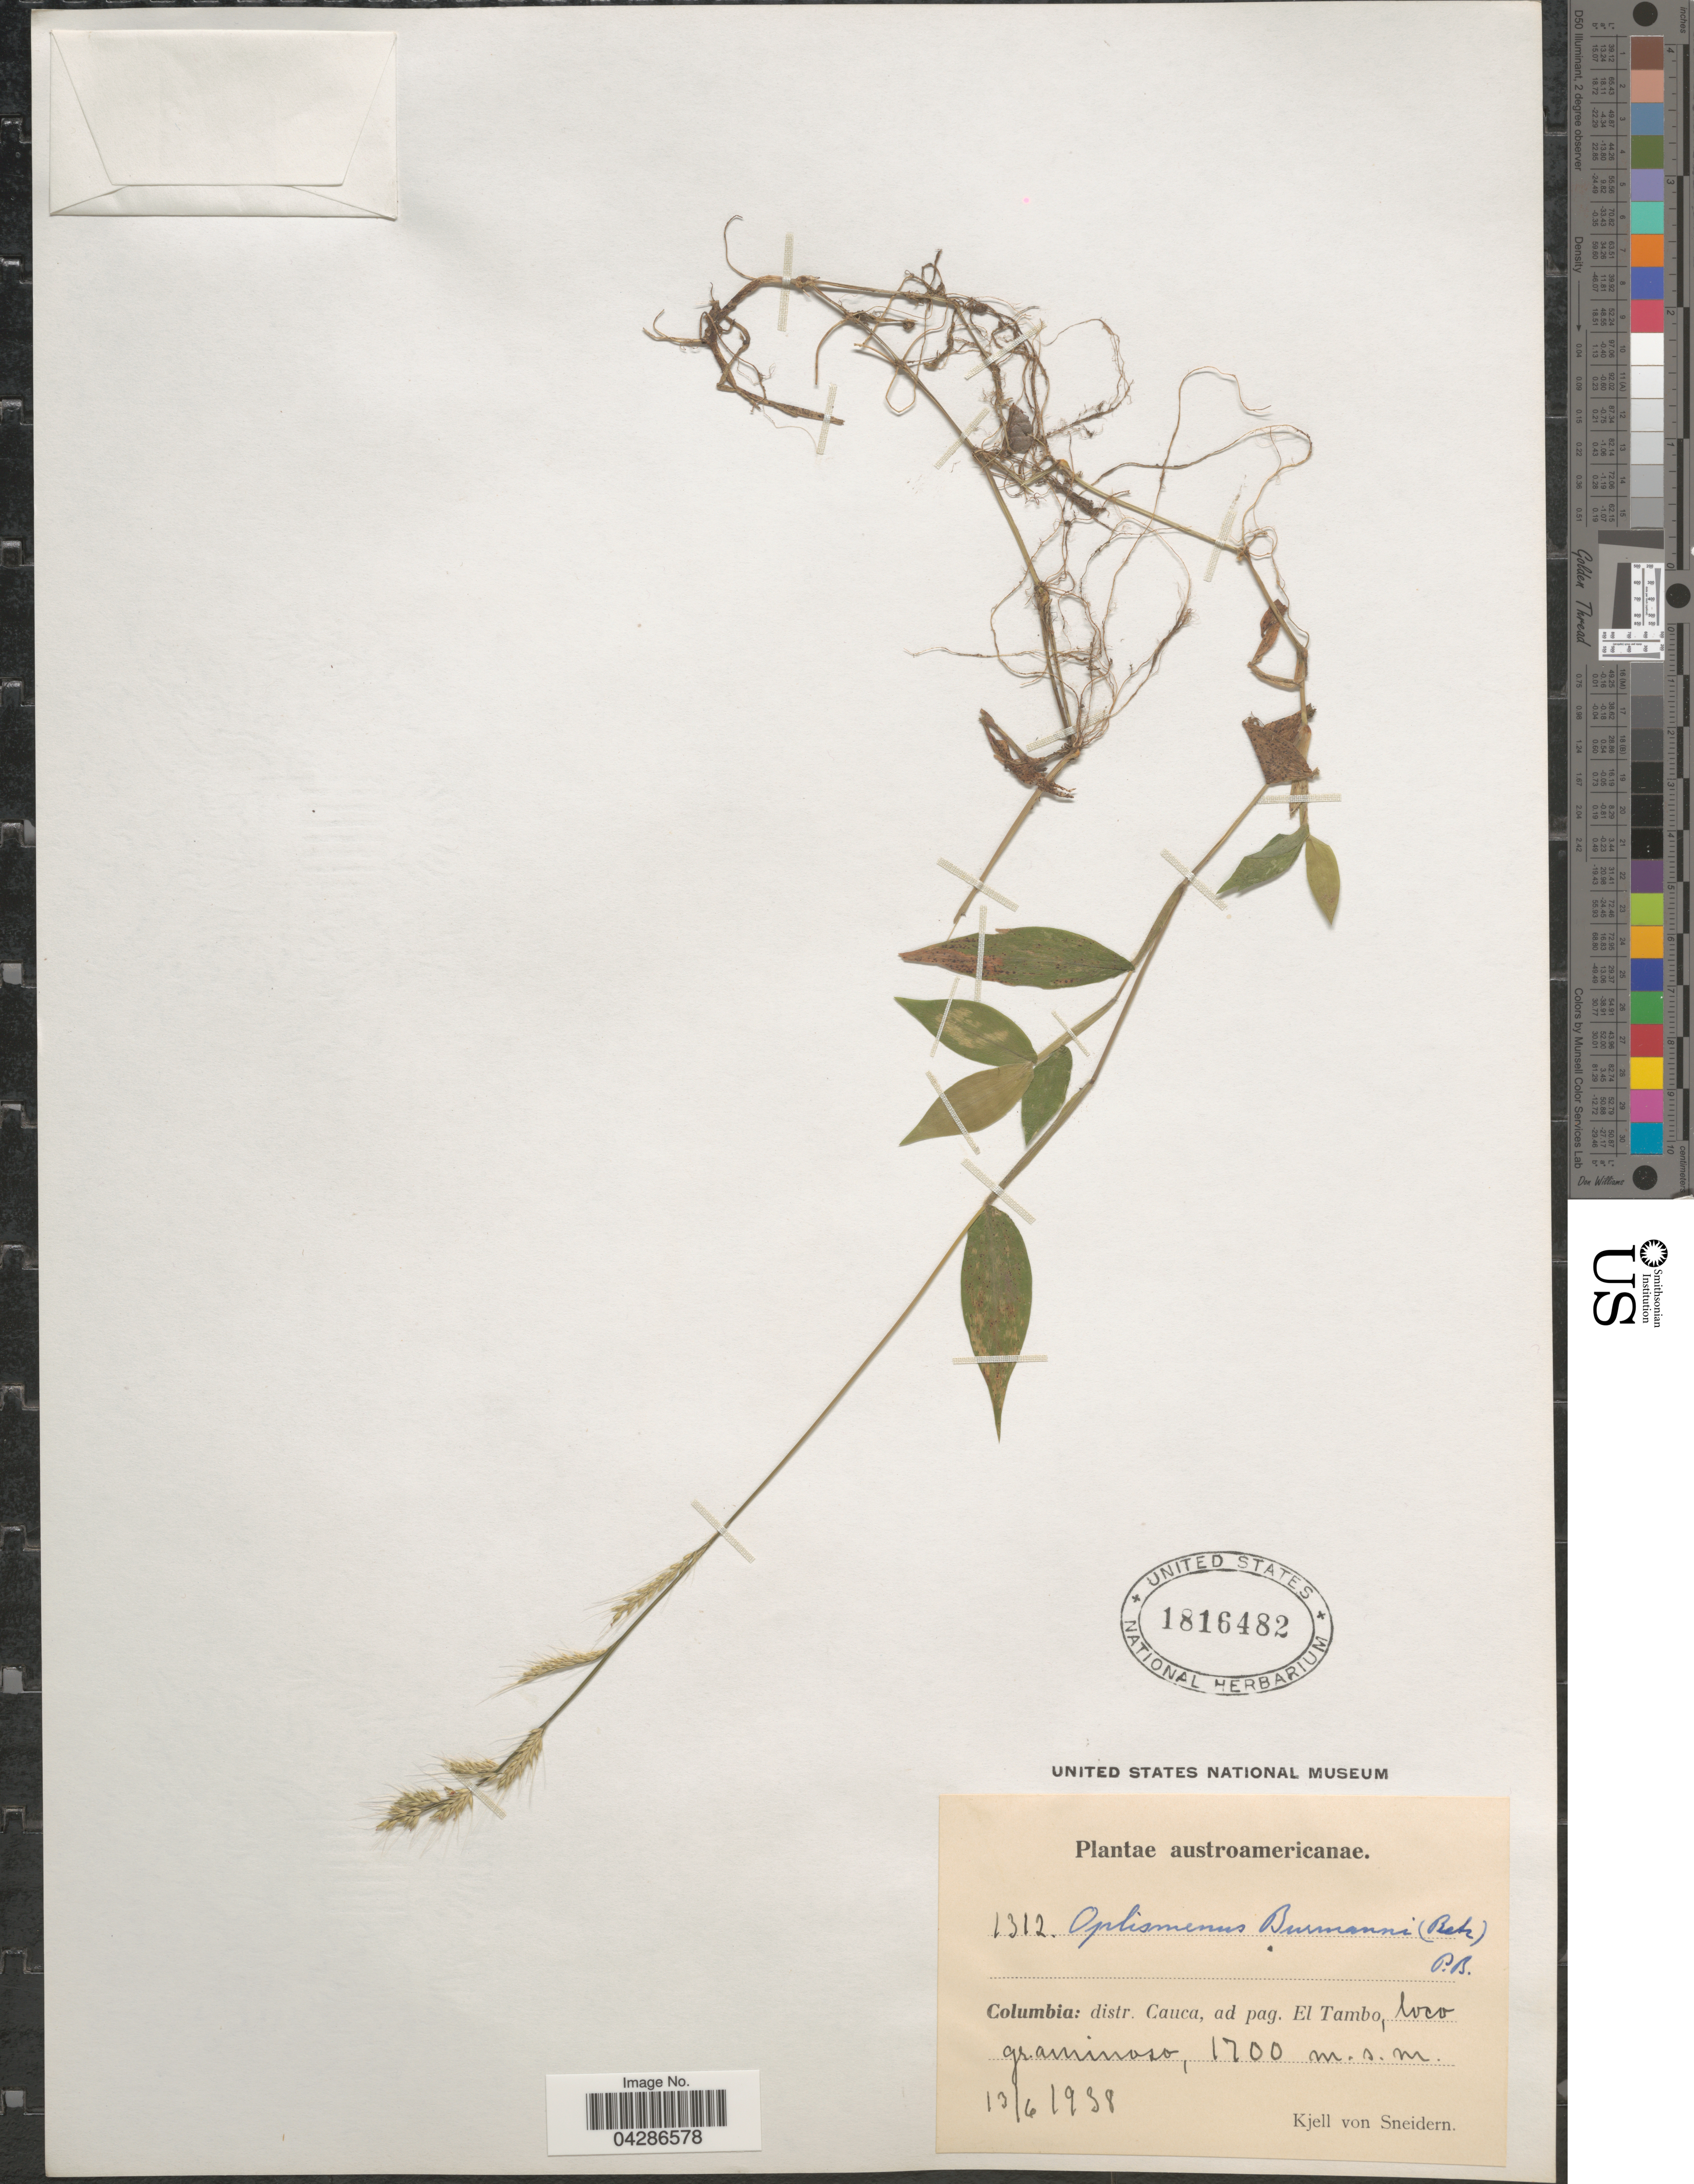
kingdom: Plantae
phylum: Tracheophyta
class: Liliopsida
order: Poales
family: Poaceae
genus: Oplismenus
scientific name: Oplismenus burmannii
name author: (Retz.) P. Beauv.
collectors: K. von Sneidern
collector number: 1312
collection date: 1938-06-13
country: Colombia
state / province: Cauca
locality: Austroamericanae. Distr. Cauca, ad pag. El Tambo.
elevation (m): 1700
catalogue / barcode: US 1816482